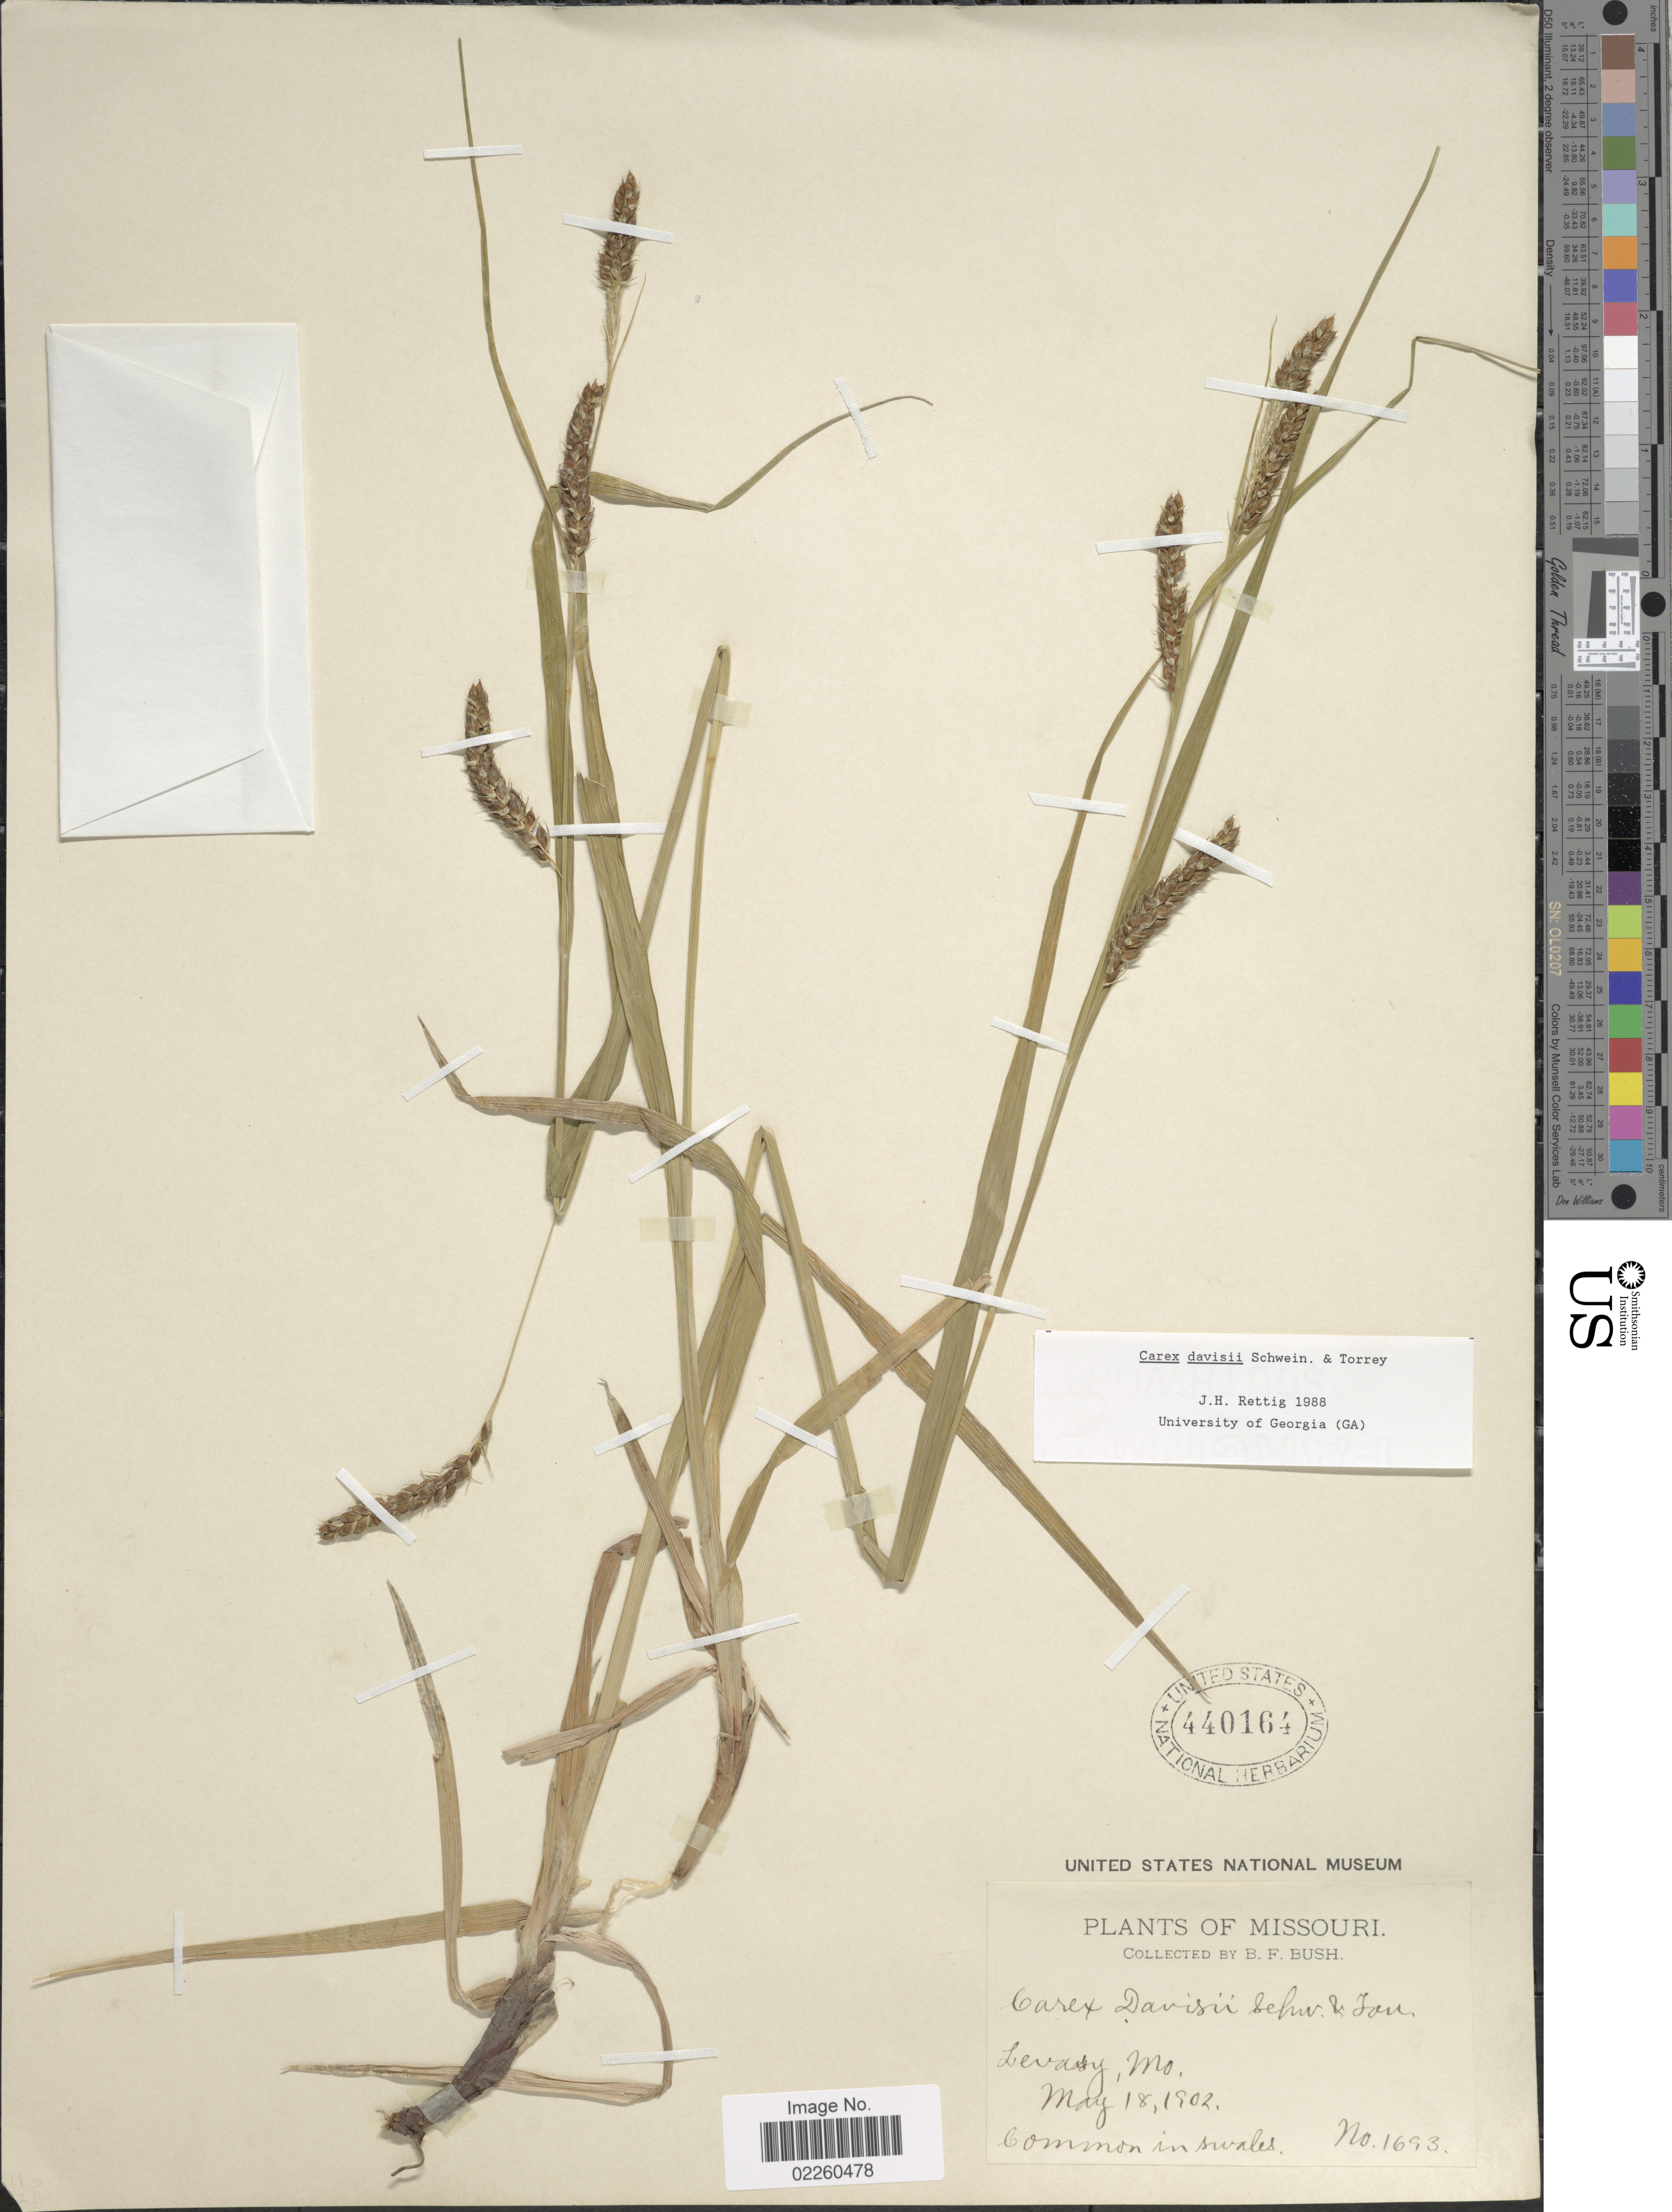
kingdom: Plantae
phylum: Tracheophyta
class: Liliopsida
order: Poales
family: Cyperaceae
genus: Carex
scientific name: Carex davisii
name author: Schwein. & Torr.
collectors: B. F. Bush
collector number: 1693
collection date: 1902-05-18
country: United States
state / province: Missouri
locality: Levasy.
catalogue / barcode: US 440164